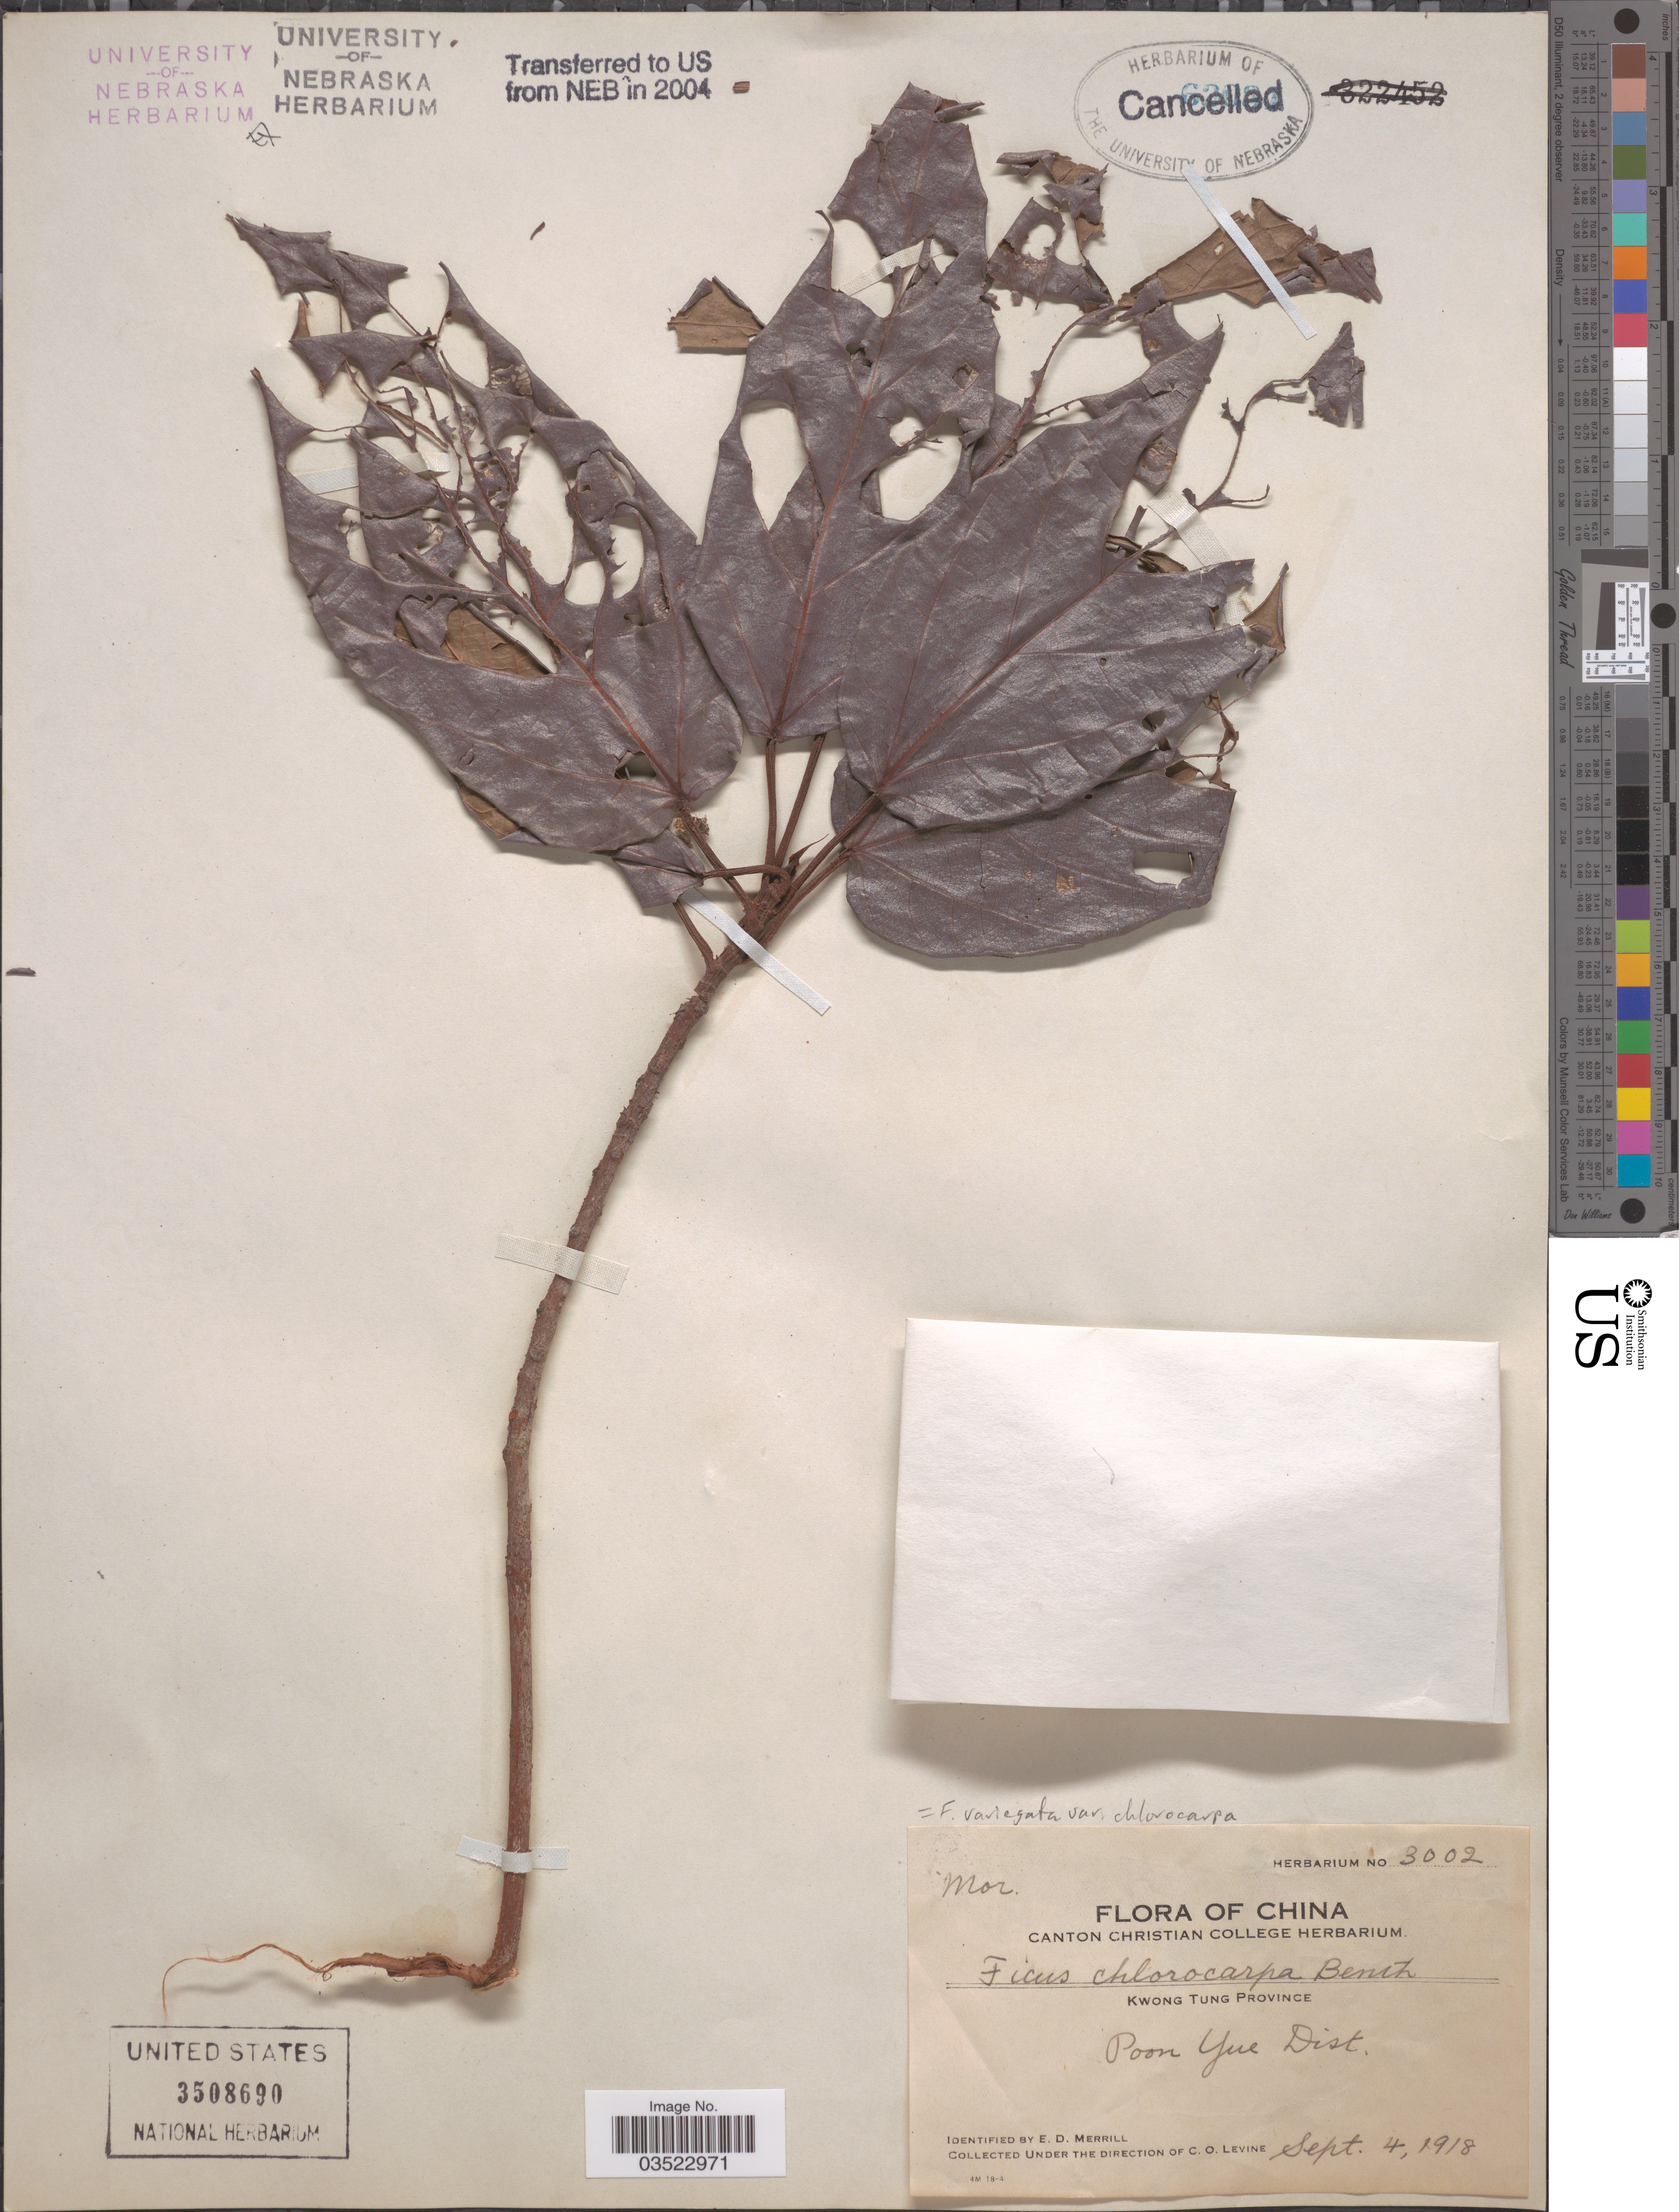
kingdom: Plantae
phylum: Tracheophyta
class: Magnoliopsida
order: Rosales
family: Moraceae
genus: Ficus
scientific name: Ficus variegata var. chlorocarpa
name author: King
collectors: C. O. Levine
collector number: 3002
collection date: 1918-09-04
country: China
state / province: Guangdong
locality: Kwong Tung Province. Poon Yue Dist.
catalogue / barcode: US 3508690